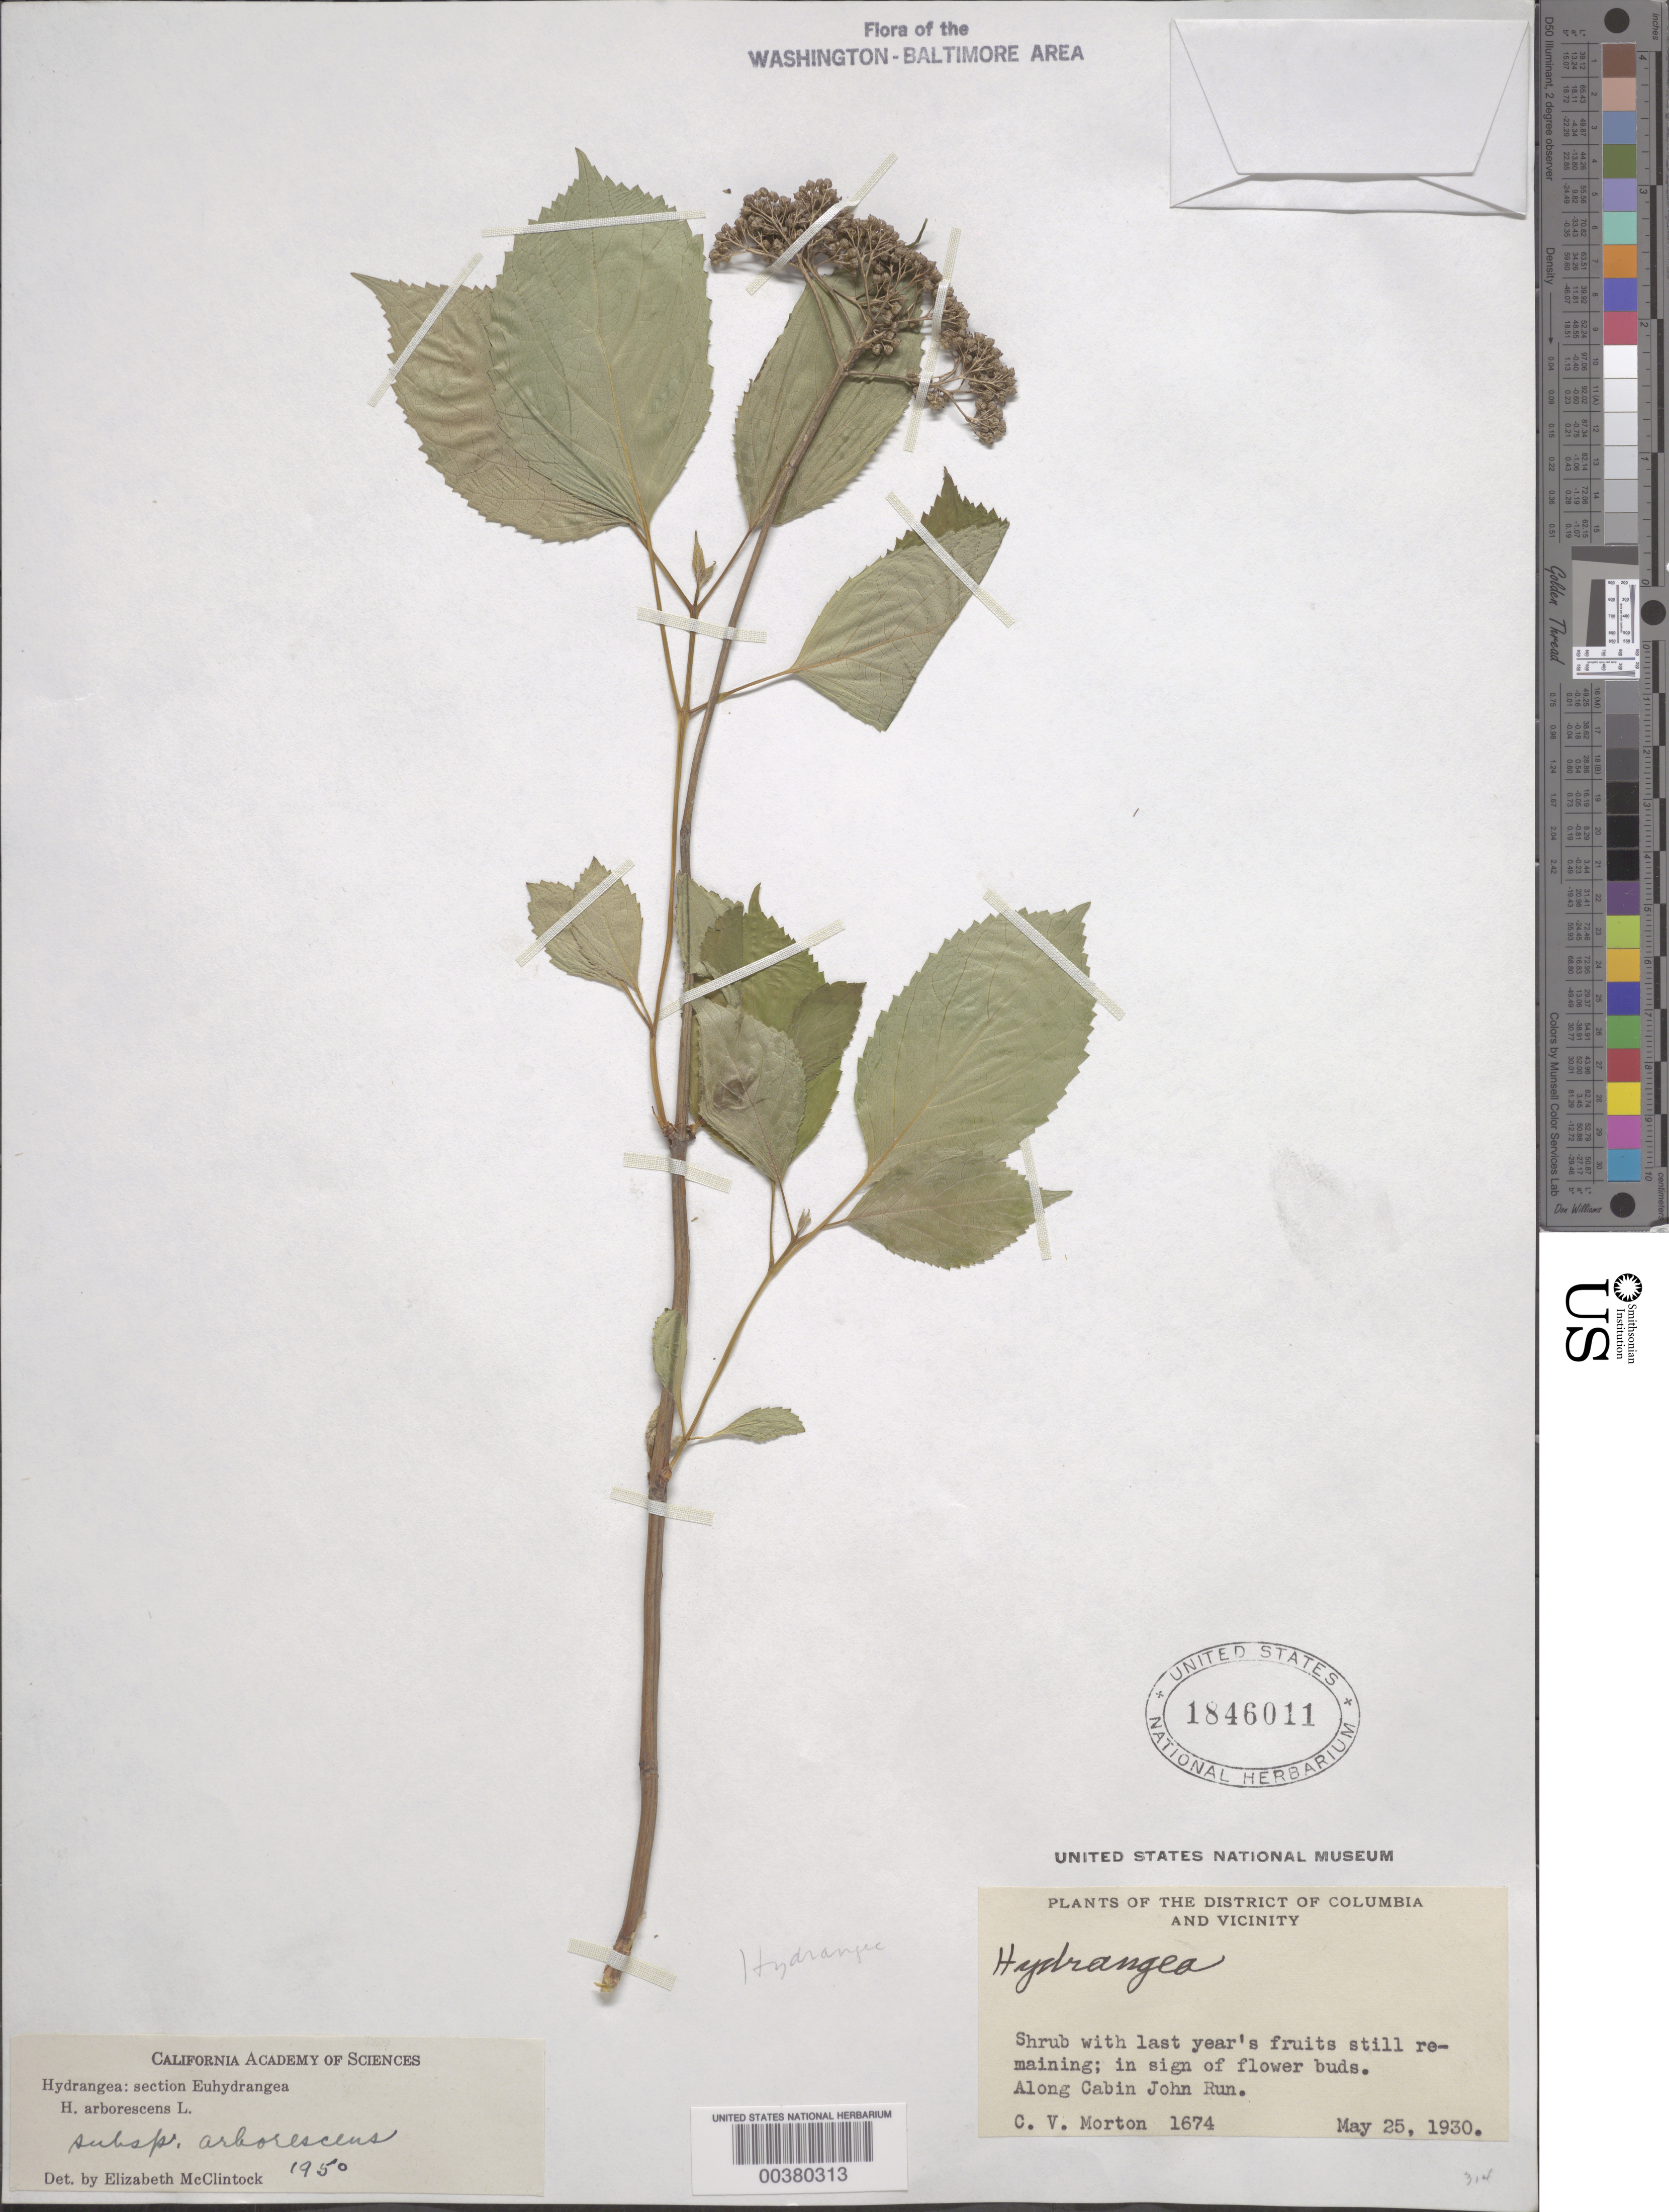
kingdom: Plantae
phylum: Tracheophyta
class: Magnoliopsida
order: Cornales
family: Hydrangeaceae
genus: Hydrangea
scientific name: Hydrangea arborescens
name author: L.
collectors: C. V. Morton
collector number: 1674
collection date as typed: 25 May 1930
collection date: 1930-05-25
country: United States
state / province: Maryland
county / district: Montgomery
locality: Cabin John Run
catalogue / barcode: US 1846011